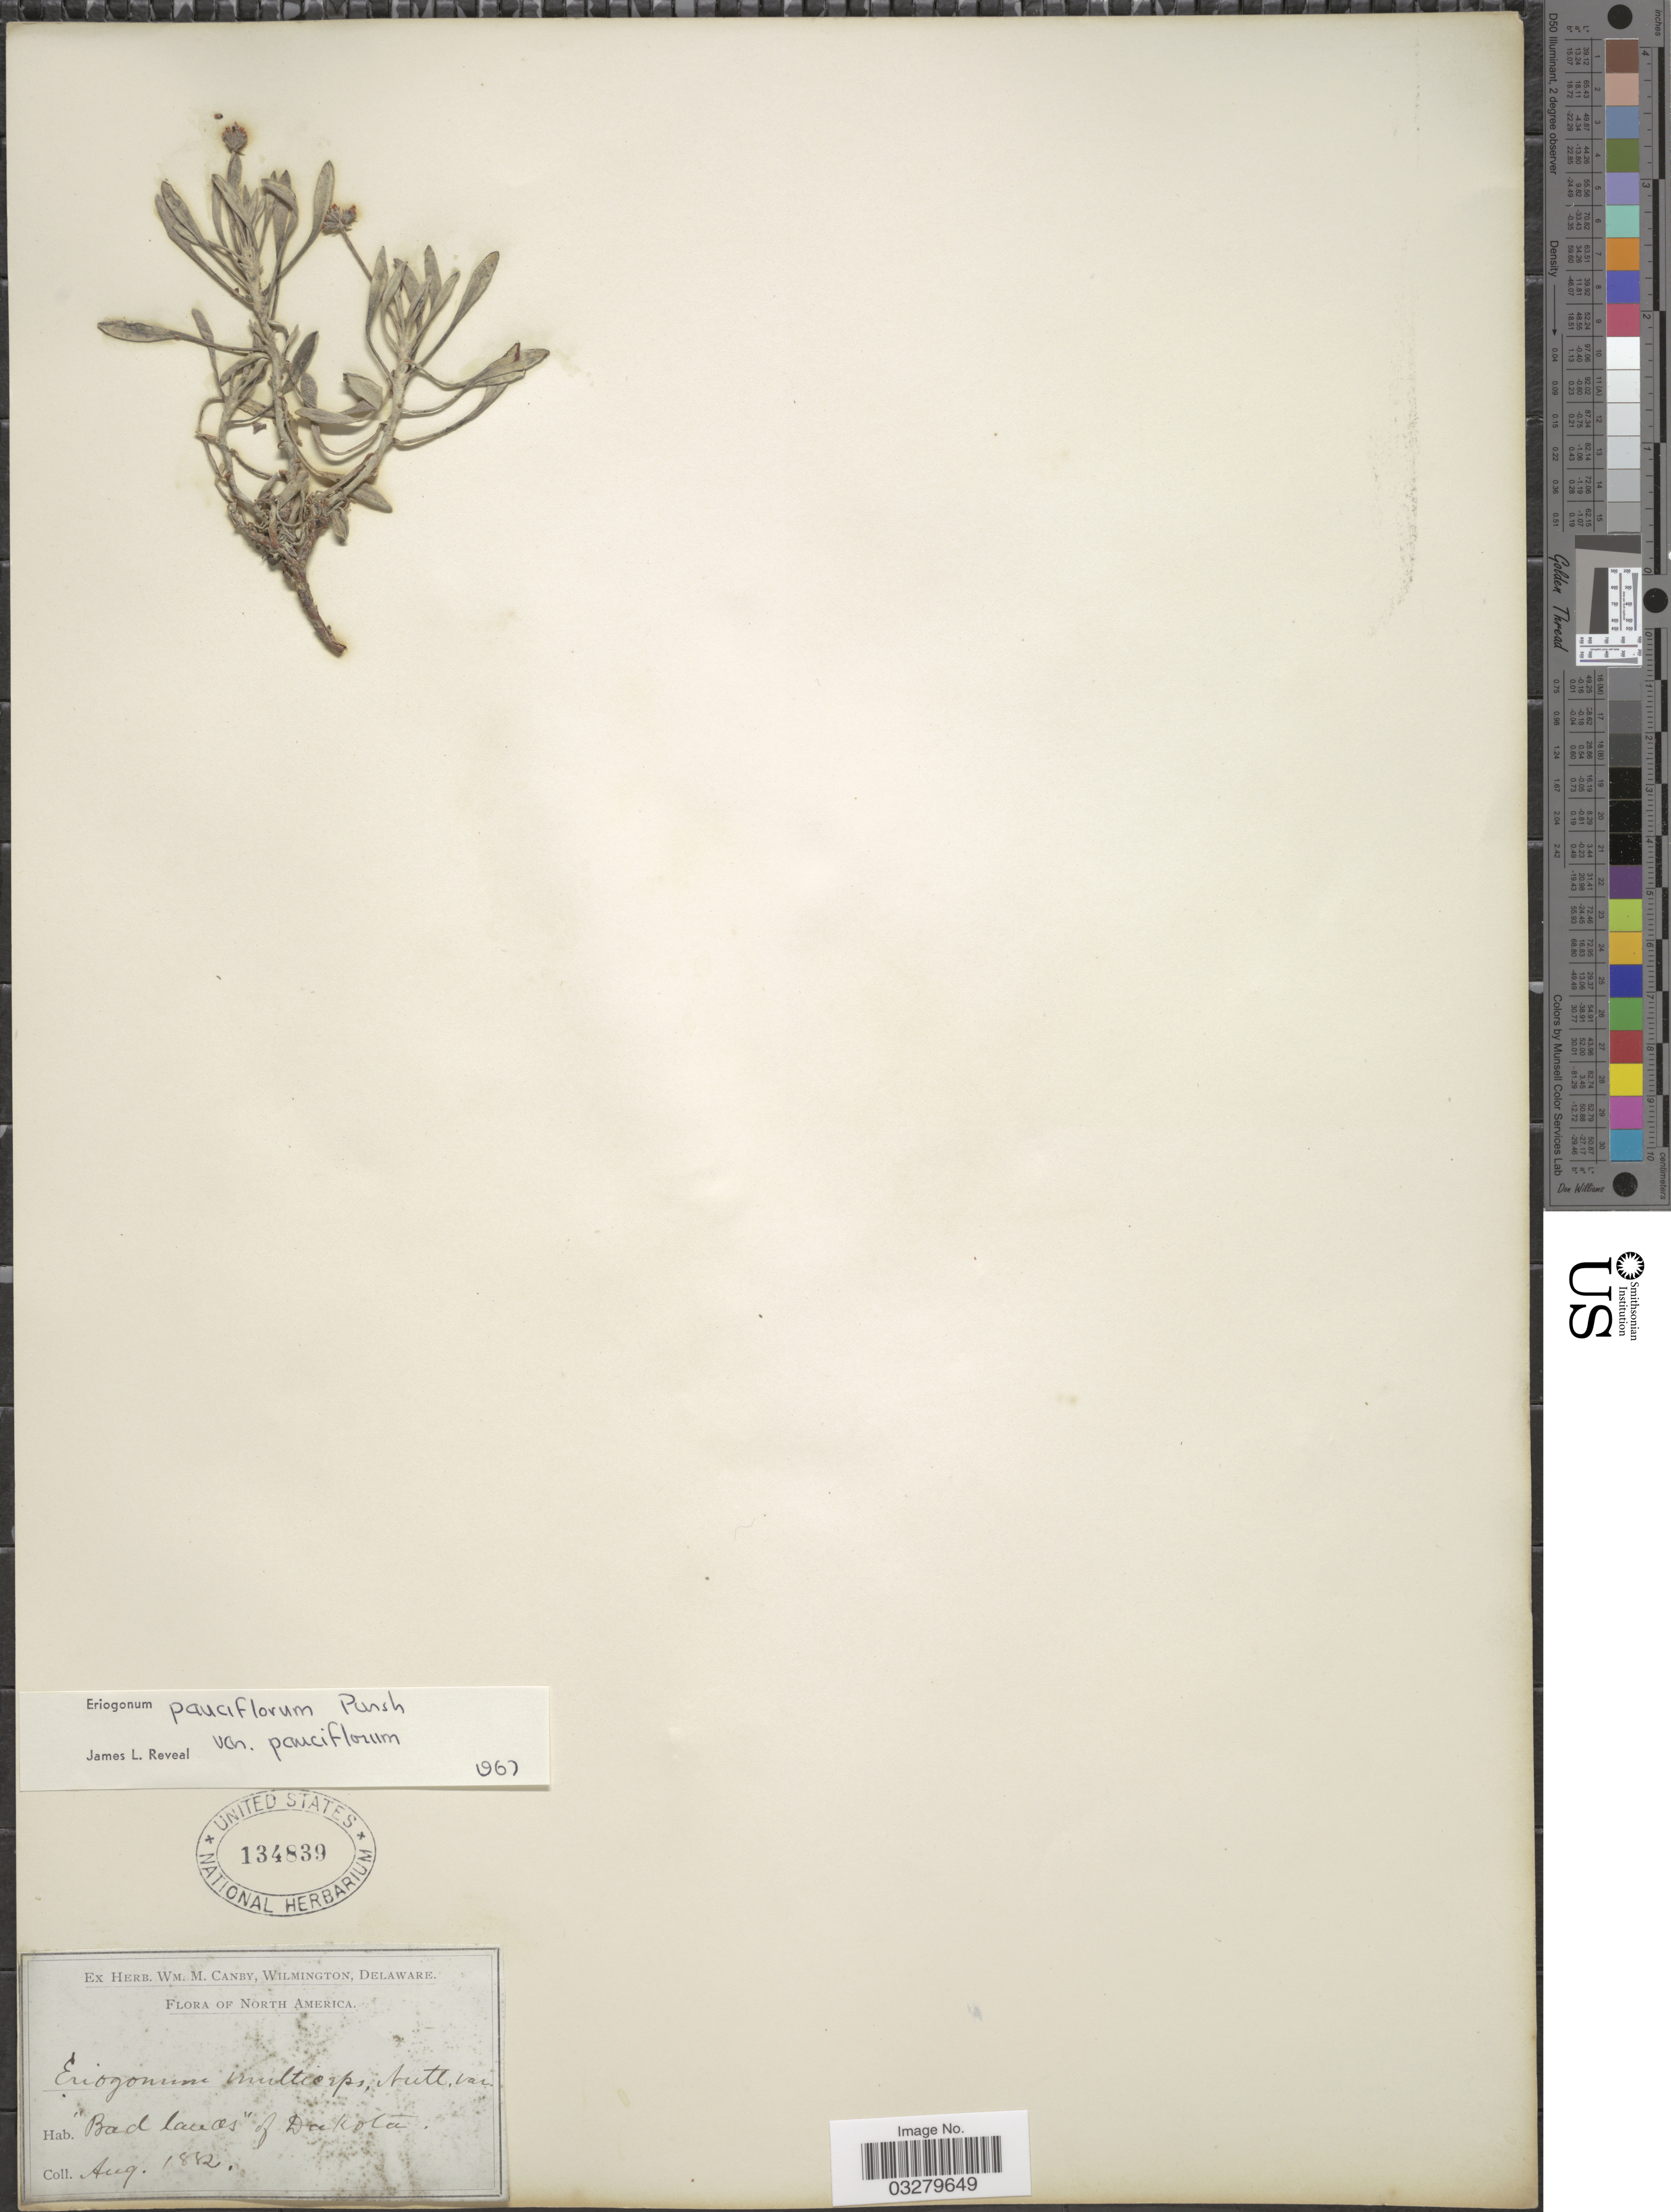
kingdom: Plantae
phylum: Tracheophyta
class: Magnoliopsida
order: Caryophyllales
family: Polygonaceae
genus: Eriogonum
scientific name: Eriogonum pauciflorum var. pauciflorum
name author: Pursh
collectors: ex herb. W.M. Canby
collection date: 1882-08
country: United States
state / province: South Dakota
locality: Bad Lands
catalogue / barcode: US 134839